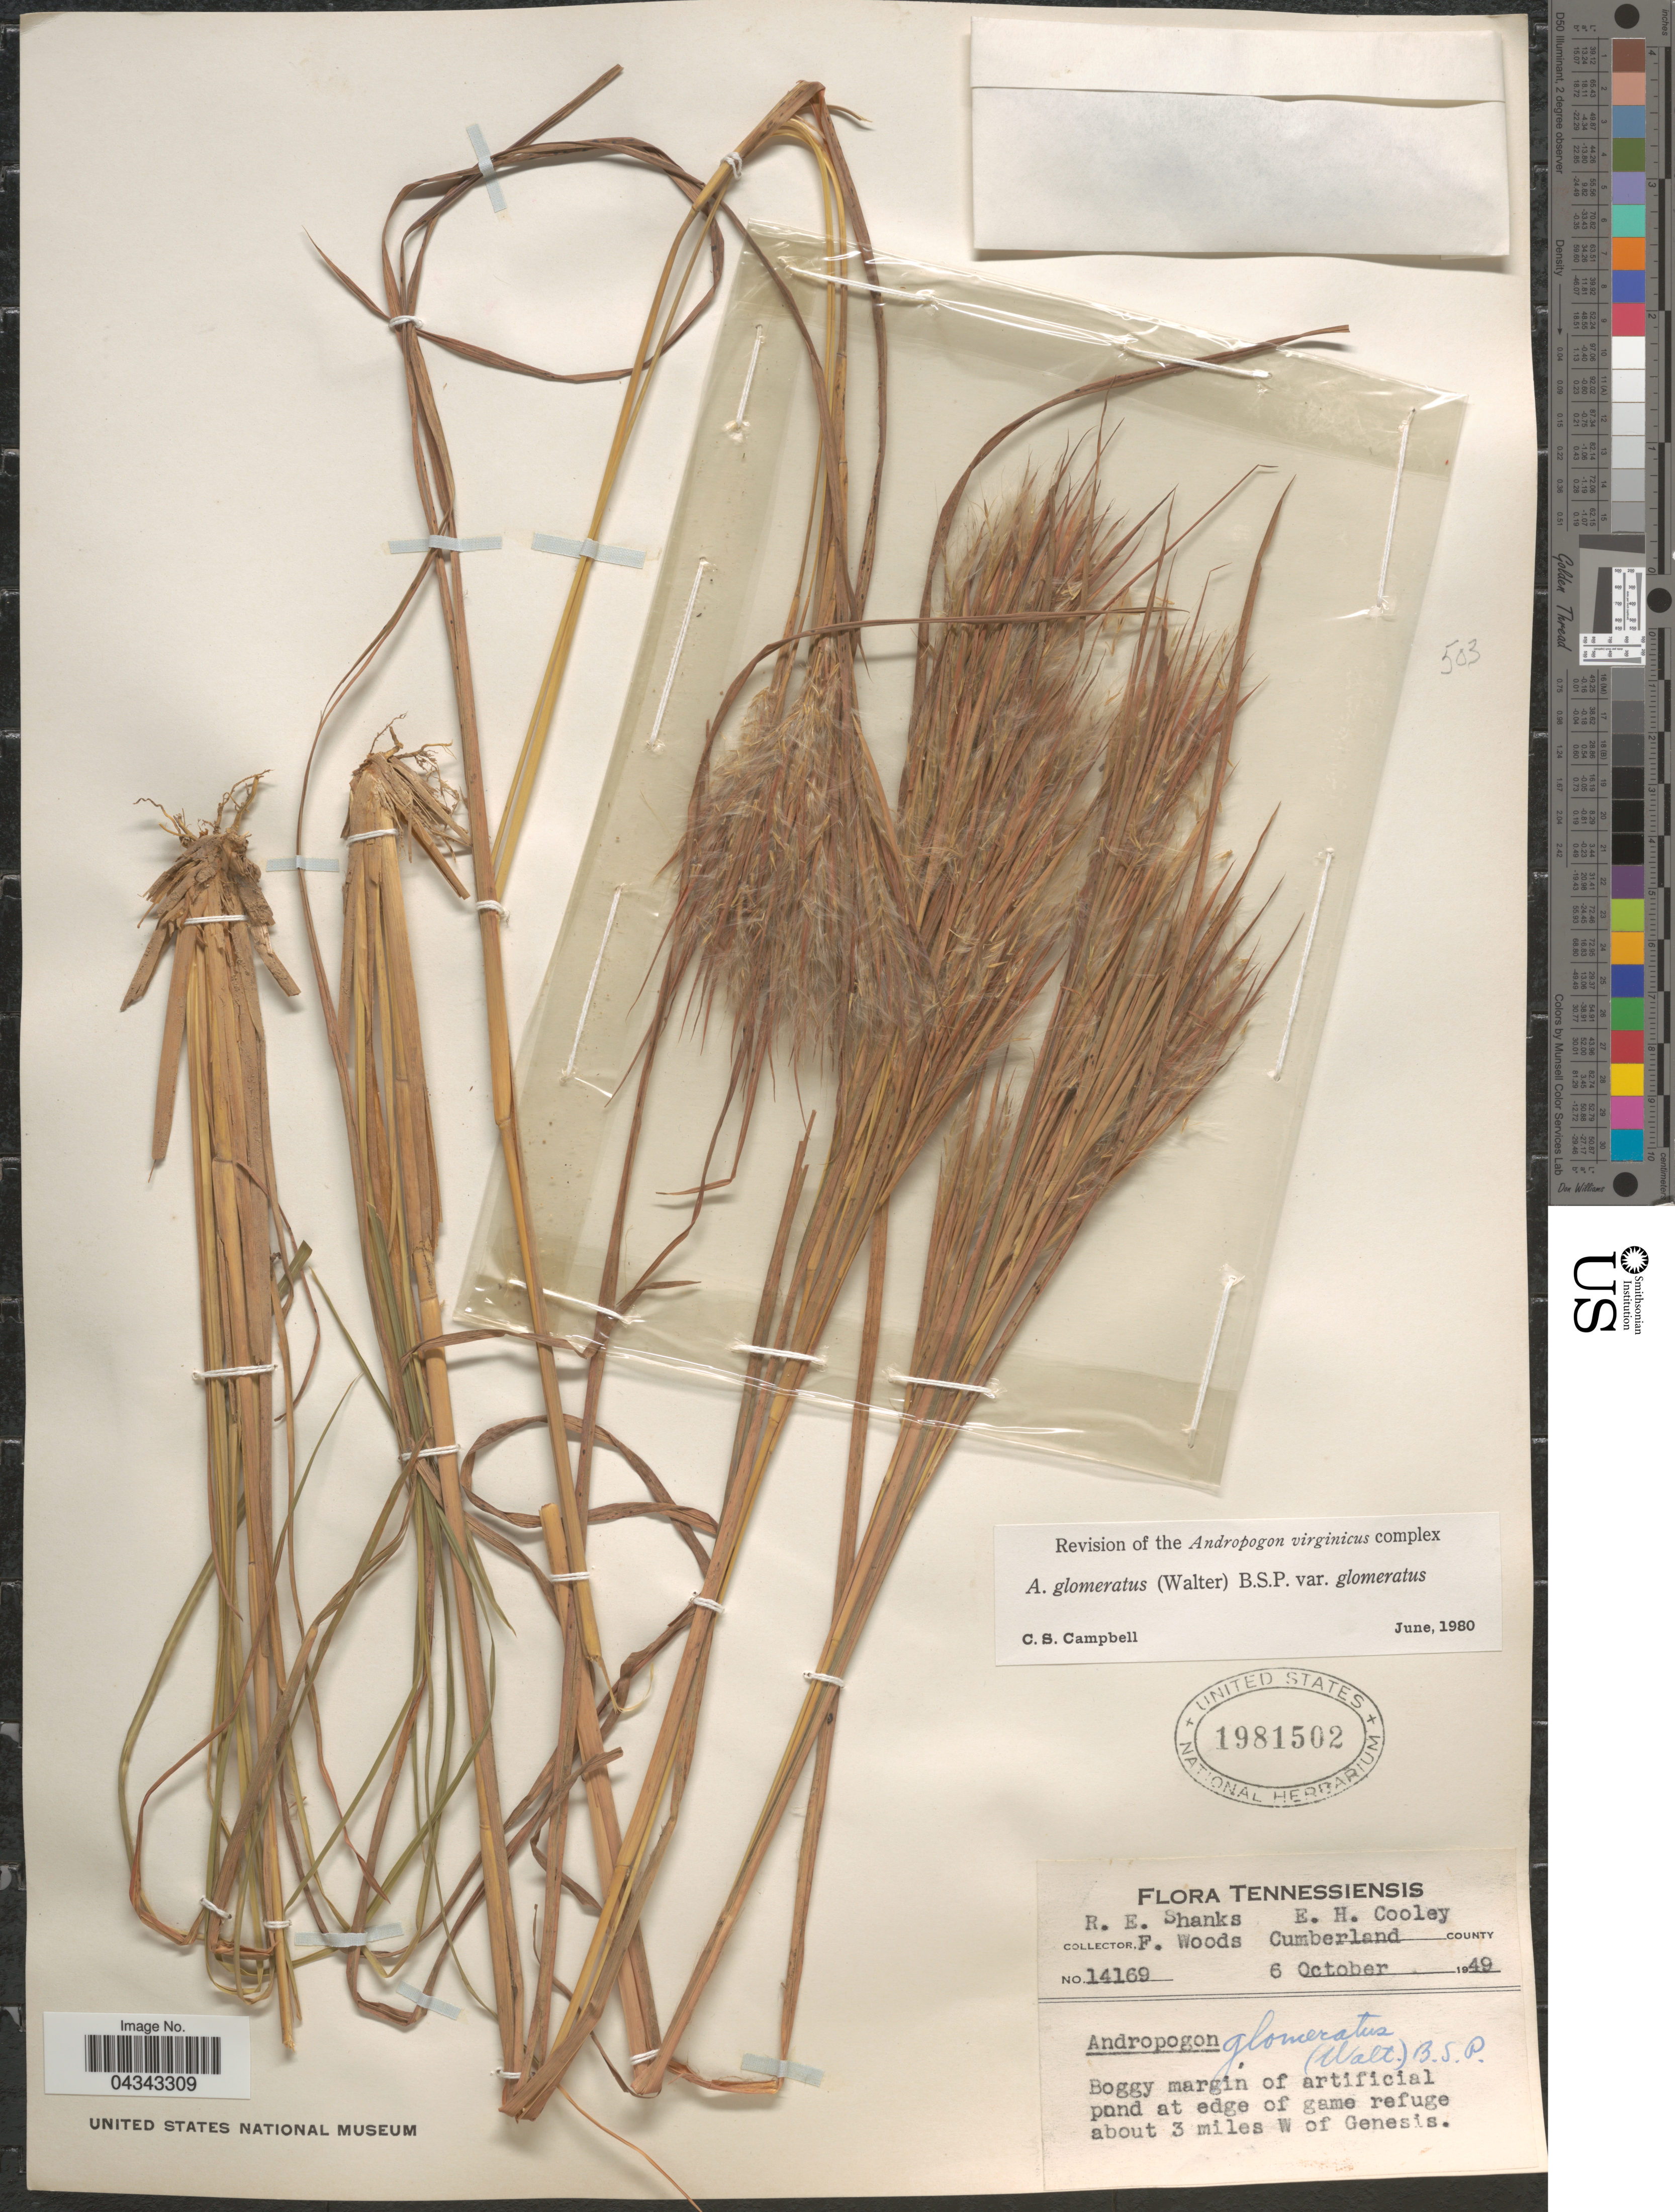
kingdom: Plantae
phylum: Tracheophyta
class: Liliopsida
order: Poales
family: Poaceae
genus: Andropogon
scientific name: Andropogon glomeratus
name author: (Walter) Britton, Stearns & Poggenb.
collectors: R. Shanks, E. H. Cooley & F. Woods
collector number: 14169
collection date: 1949-10-06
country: United States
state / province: Tennessee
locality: Tennessiensis. Cumberland County. Boggy margin of artificial pond at edge of game refuge about 3 miles W of Genesis.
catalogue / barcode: US 1981502